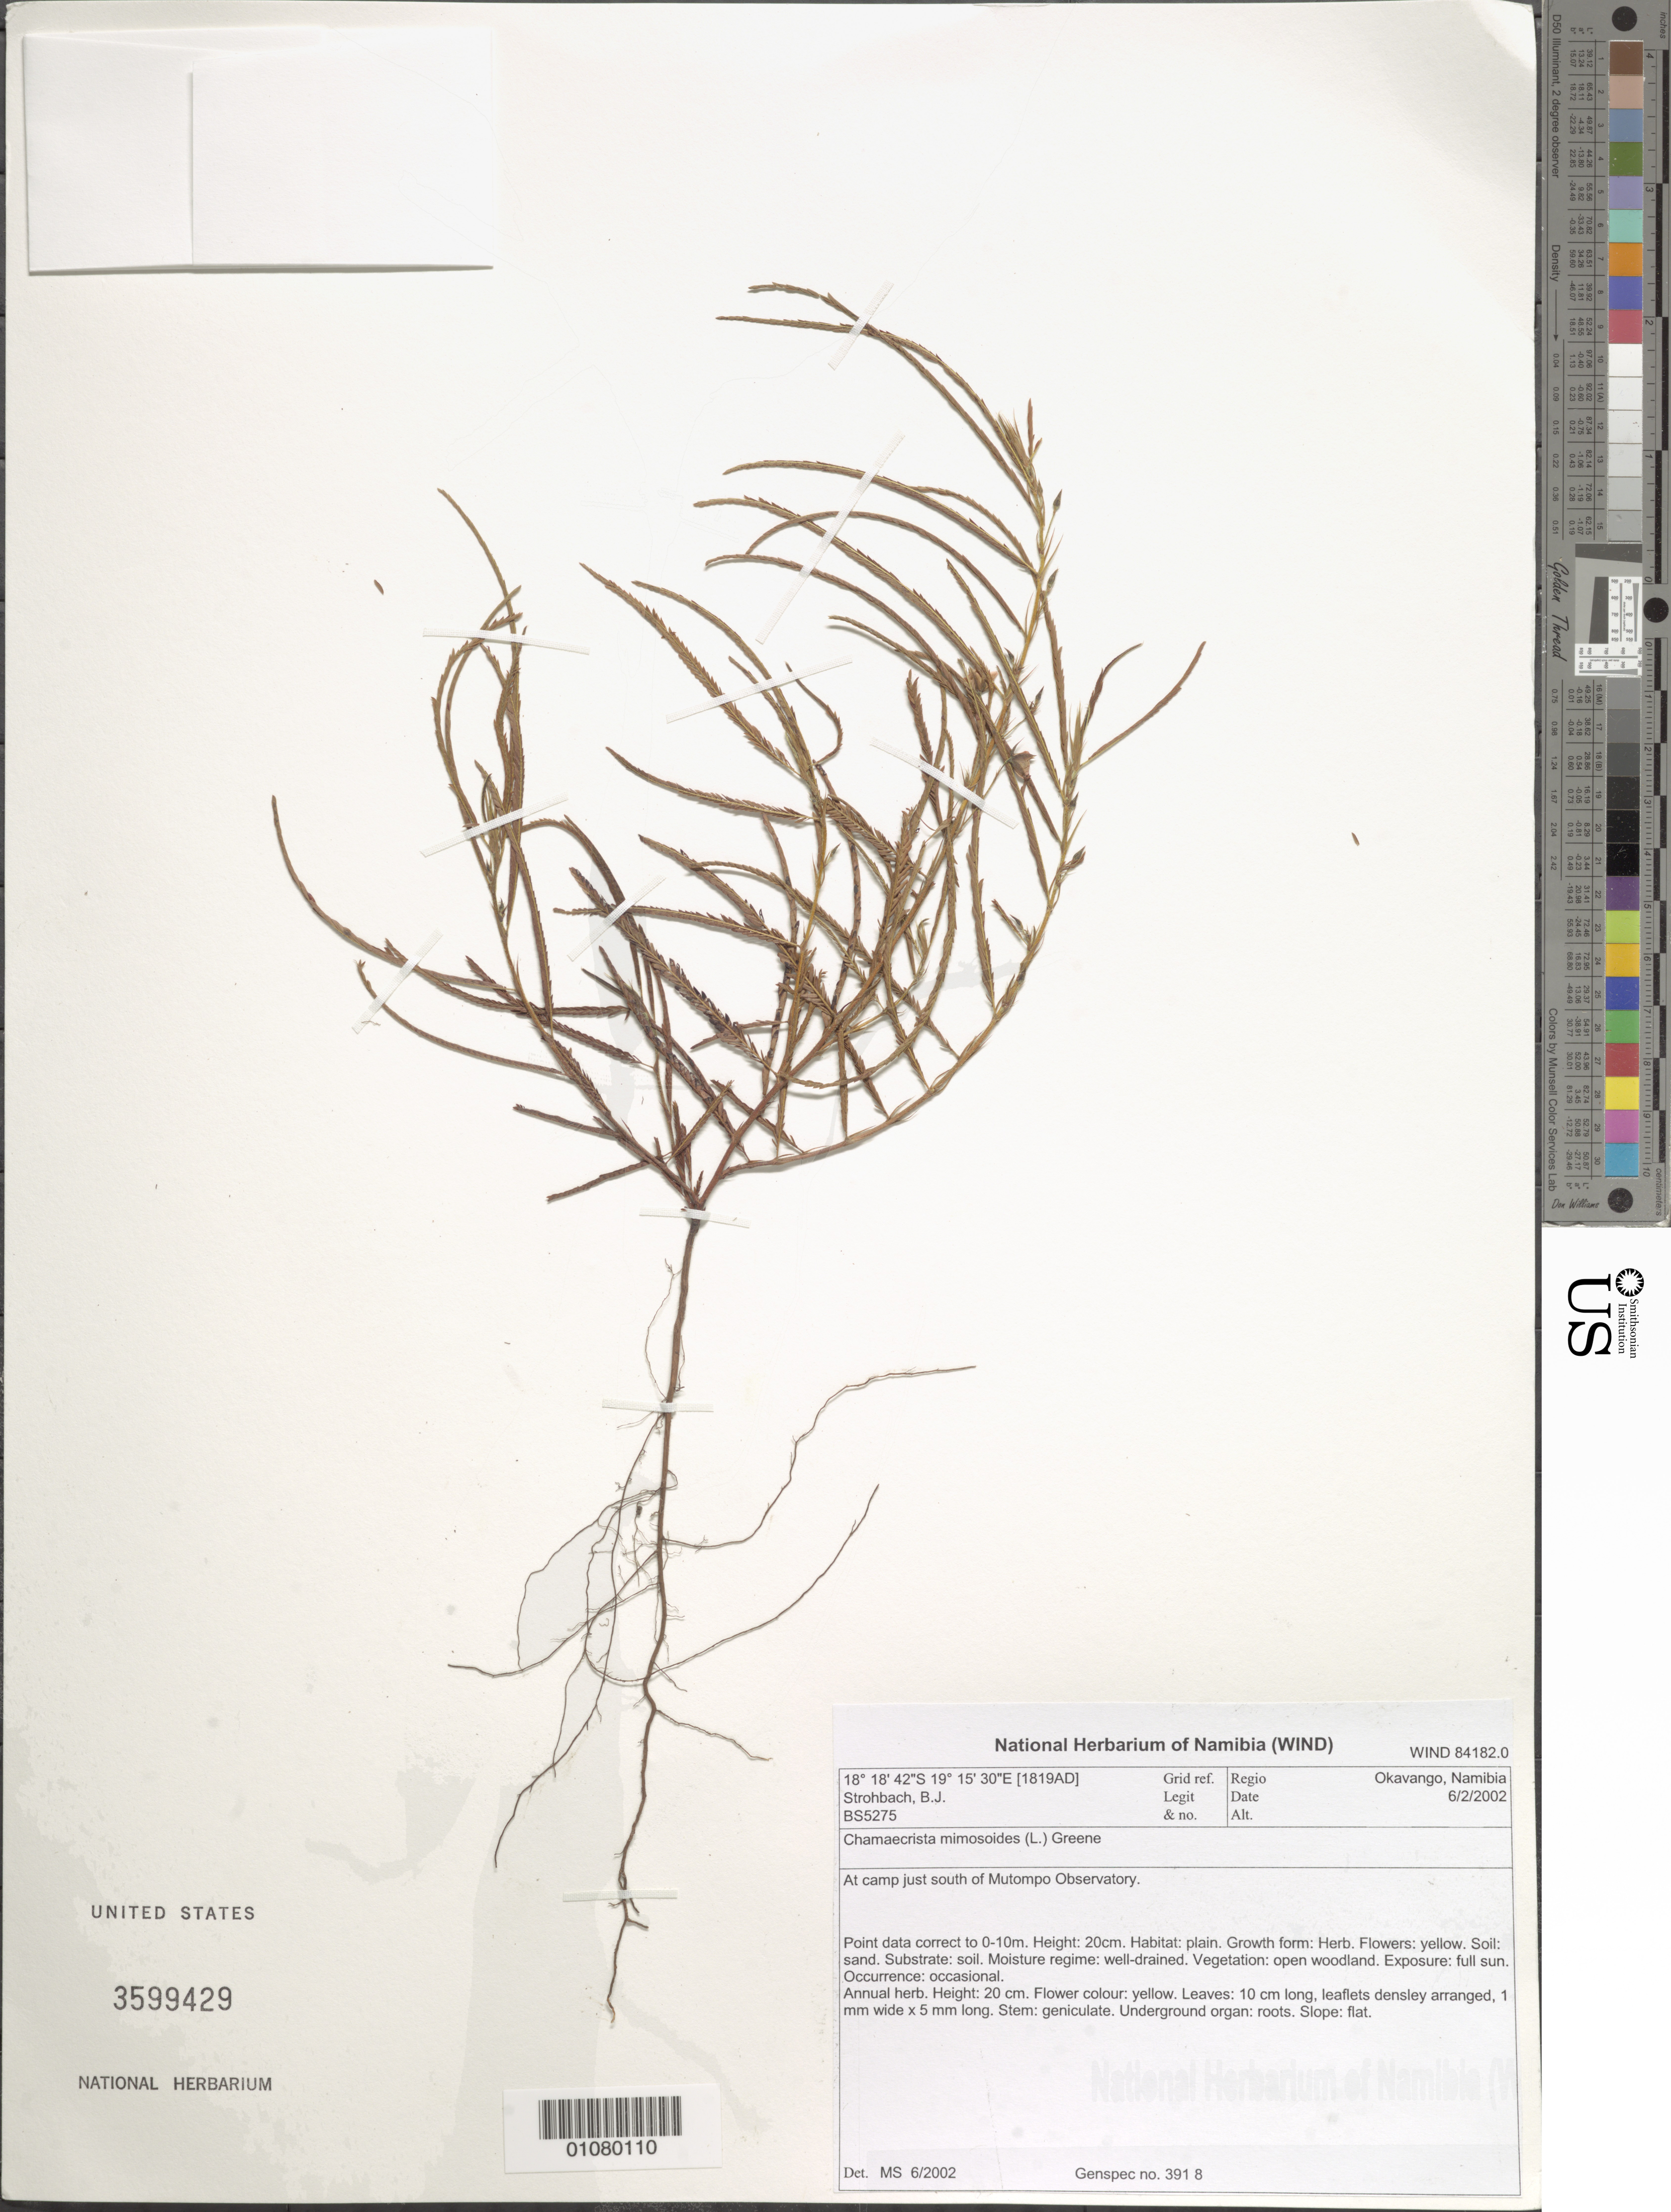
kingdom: Plantae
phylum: Tracheophyta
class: Magnoliopsida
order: Fabales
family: Fabaceae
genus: Chamaecrista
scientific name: Chamaecrista mimosoides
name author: (L.) Greene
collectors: B. Strohbach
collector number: BS 5275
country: Namibia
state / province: Kavango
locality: At camp S of Mutompo Observatory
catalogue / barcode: US 3599429